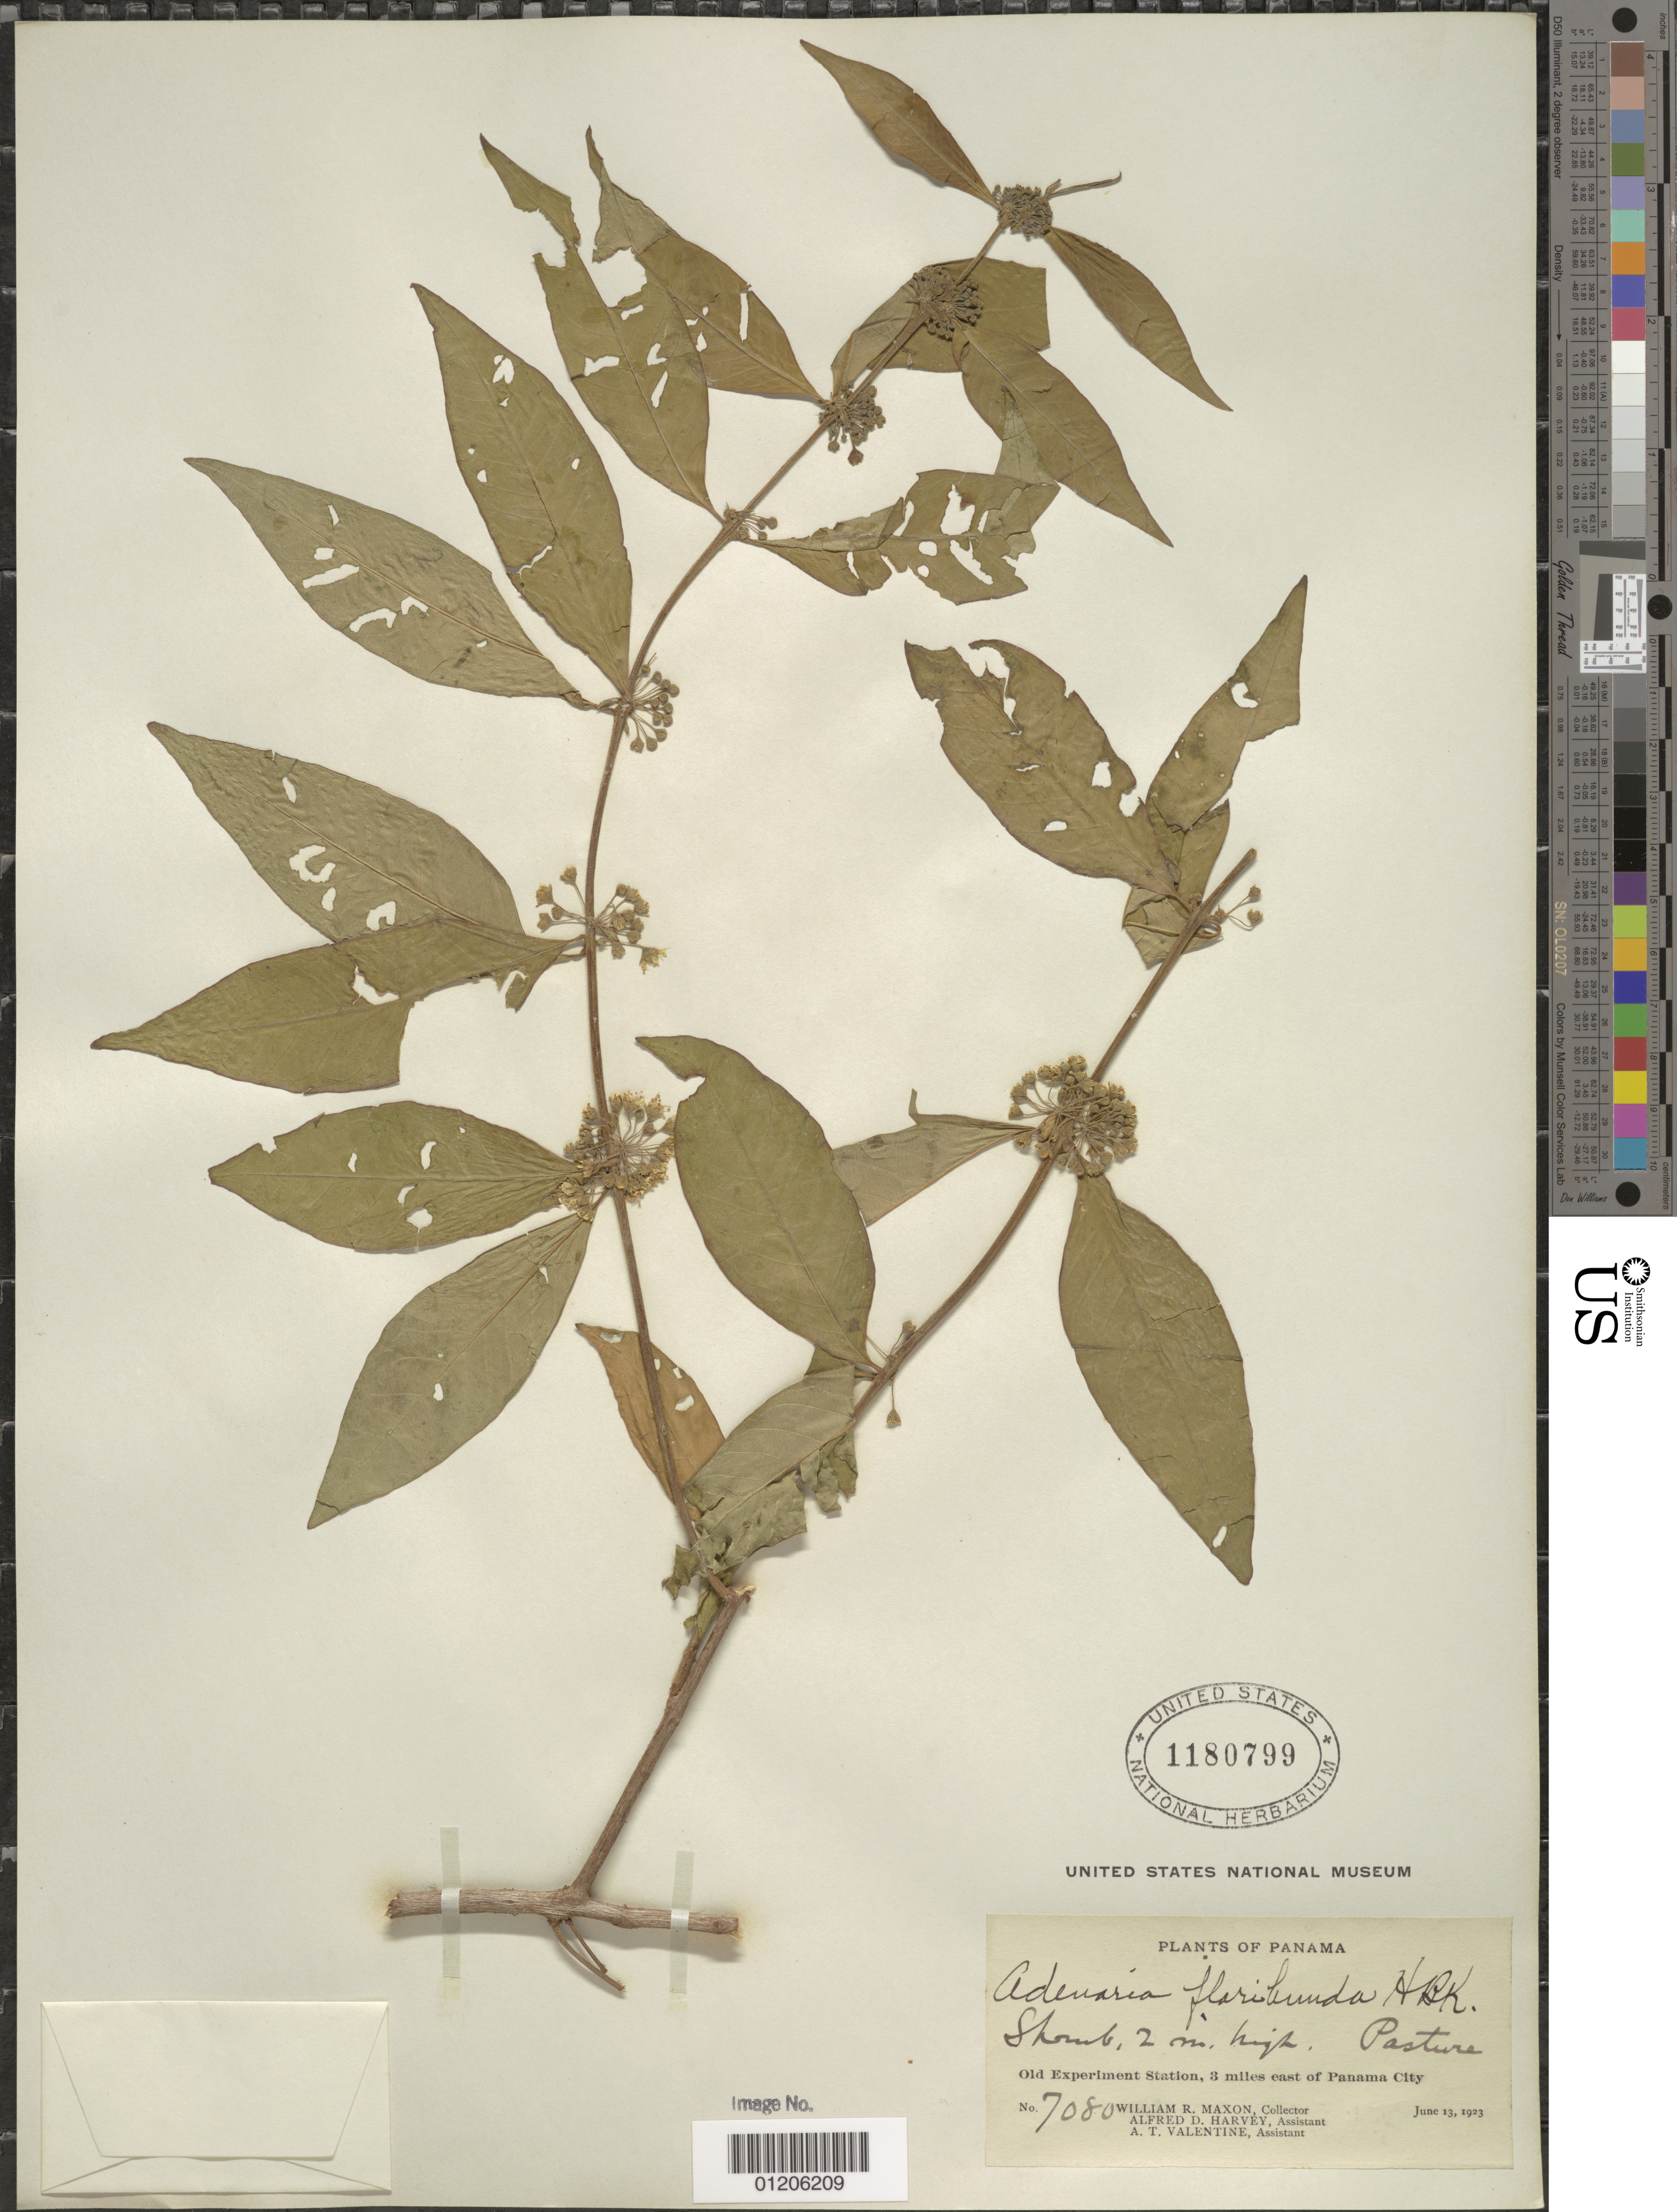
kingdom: Plantae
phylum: Tracheophyta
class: Magnoliopsida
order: Myrtales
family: Lythraceae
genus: Adenaria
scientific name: Adenaria floribunda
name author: Kunth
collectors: W. R. Maxon, A. D. Harvey & A. Valentine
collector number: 7080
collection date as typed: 13 Jun 1923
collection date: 1923-06-13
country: Panama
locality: Old Experimental Station, 3 mi E of Panama City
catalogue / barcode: US 1180799